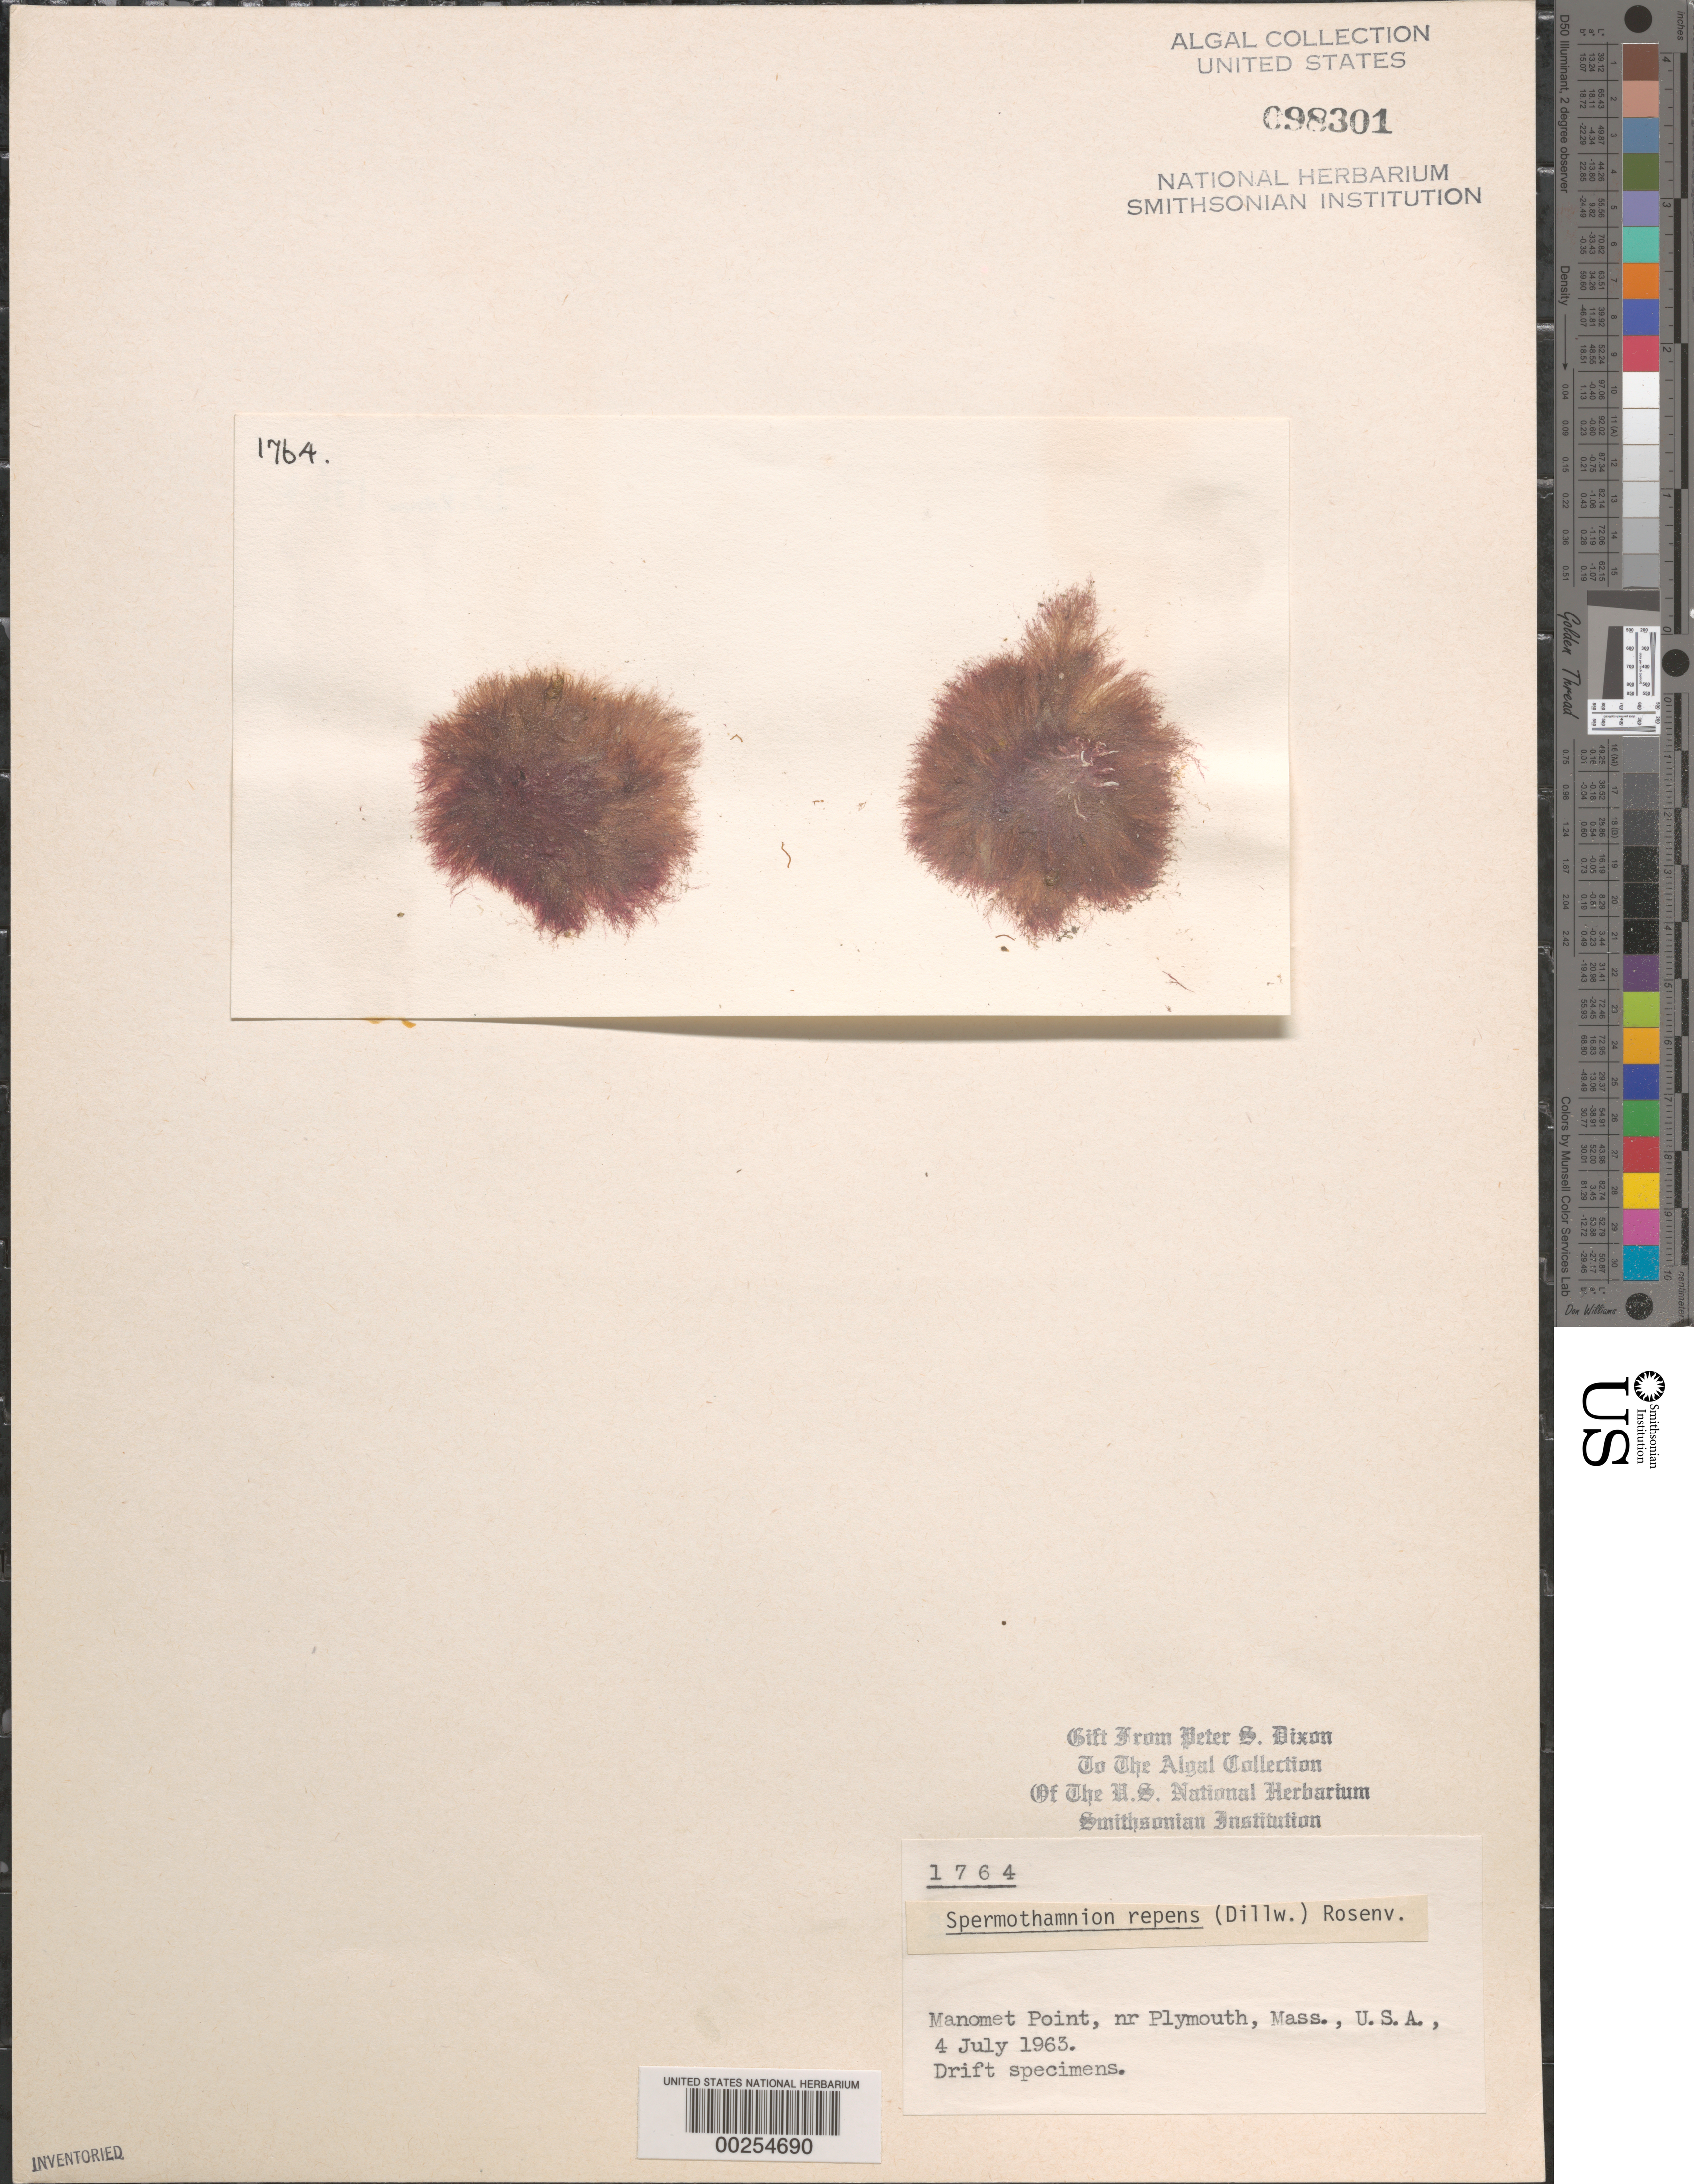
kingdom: Plantae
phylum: Rhodophyta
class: Florideophyceae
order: Ceramiales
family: Wrangeliaceae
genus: Spermothamnion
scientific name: Spermothamnion repens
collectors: P. S. Dixon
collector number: PSD 1764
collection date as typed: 04 Jul 1963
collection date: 1963-07-04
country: United States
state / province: Massachusetts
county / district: Plymouth County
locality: Manomet Point near Plymouth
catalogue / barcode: US 98301